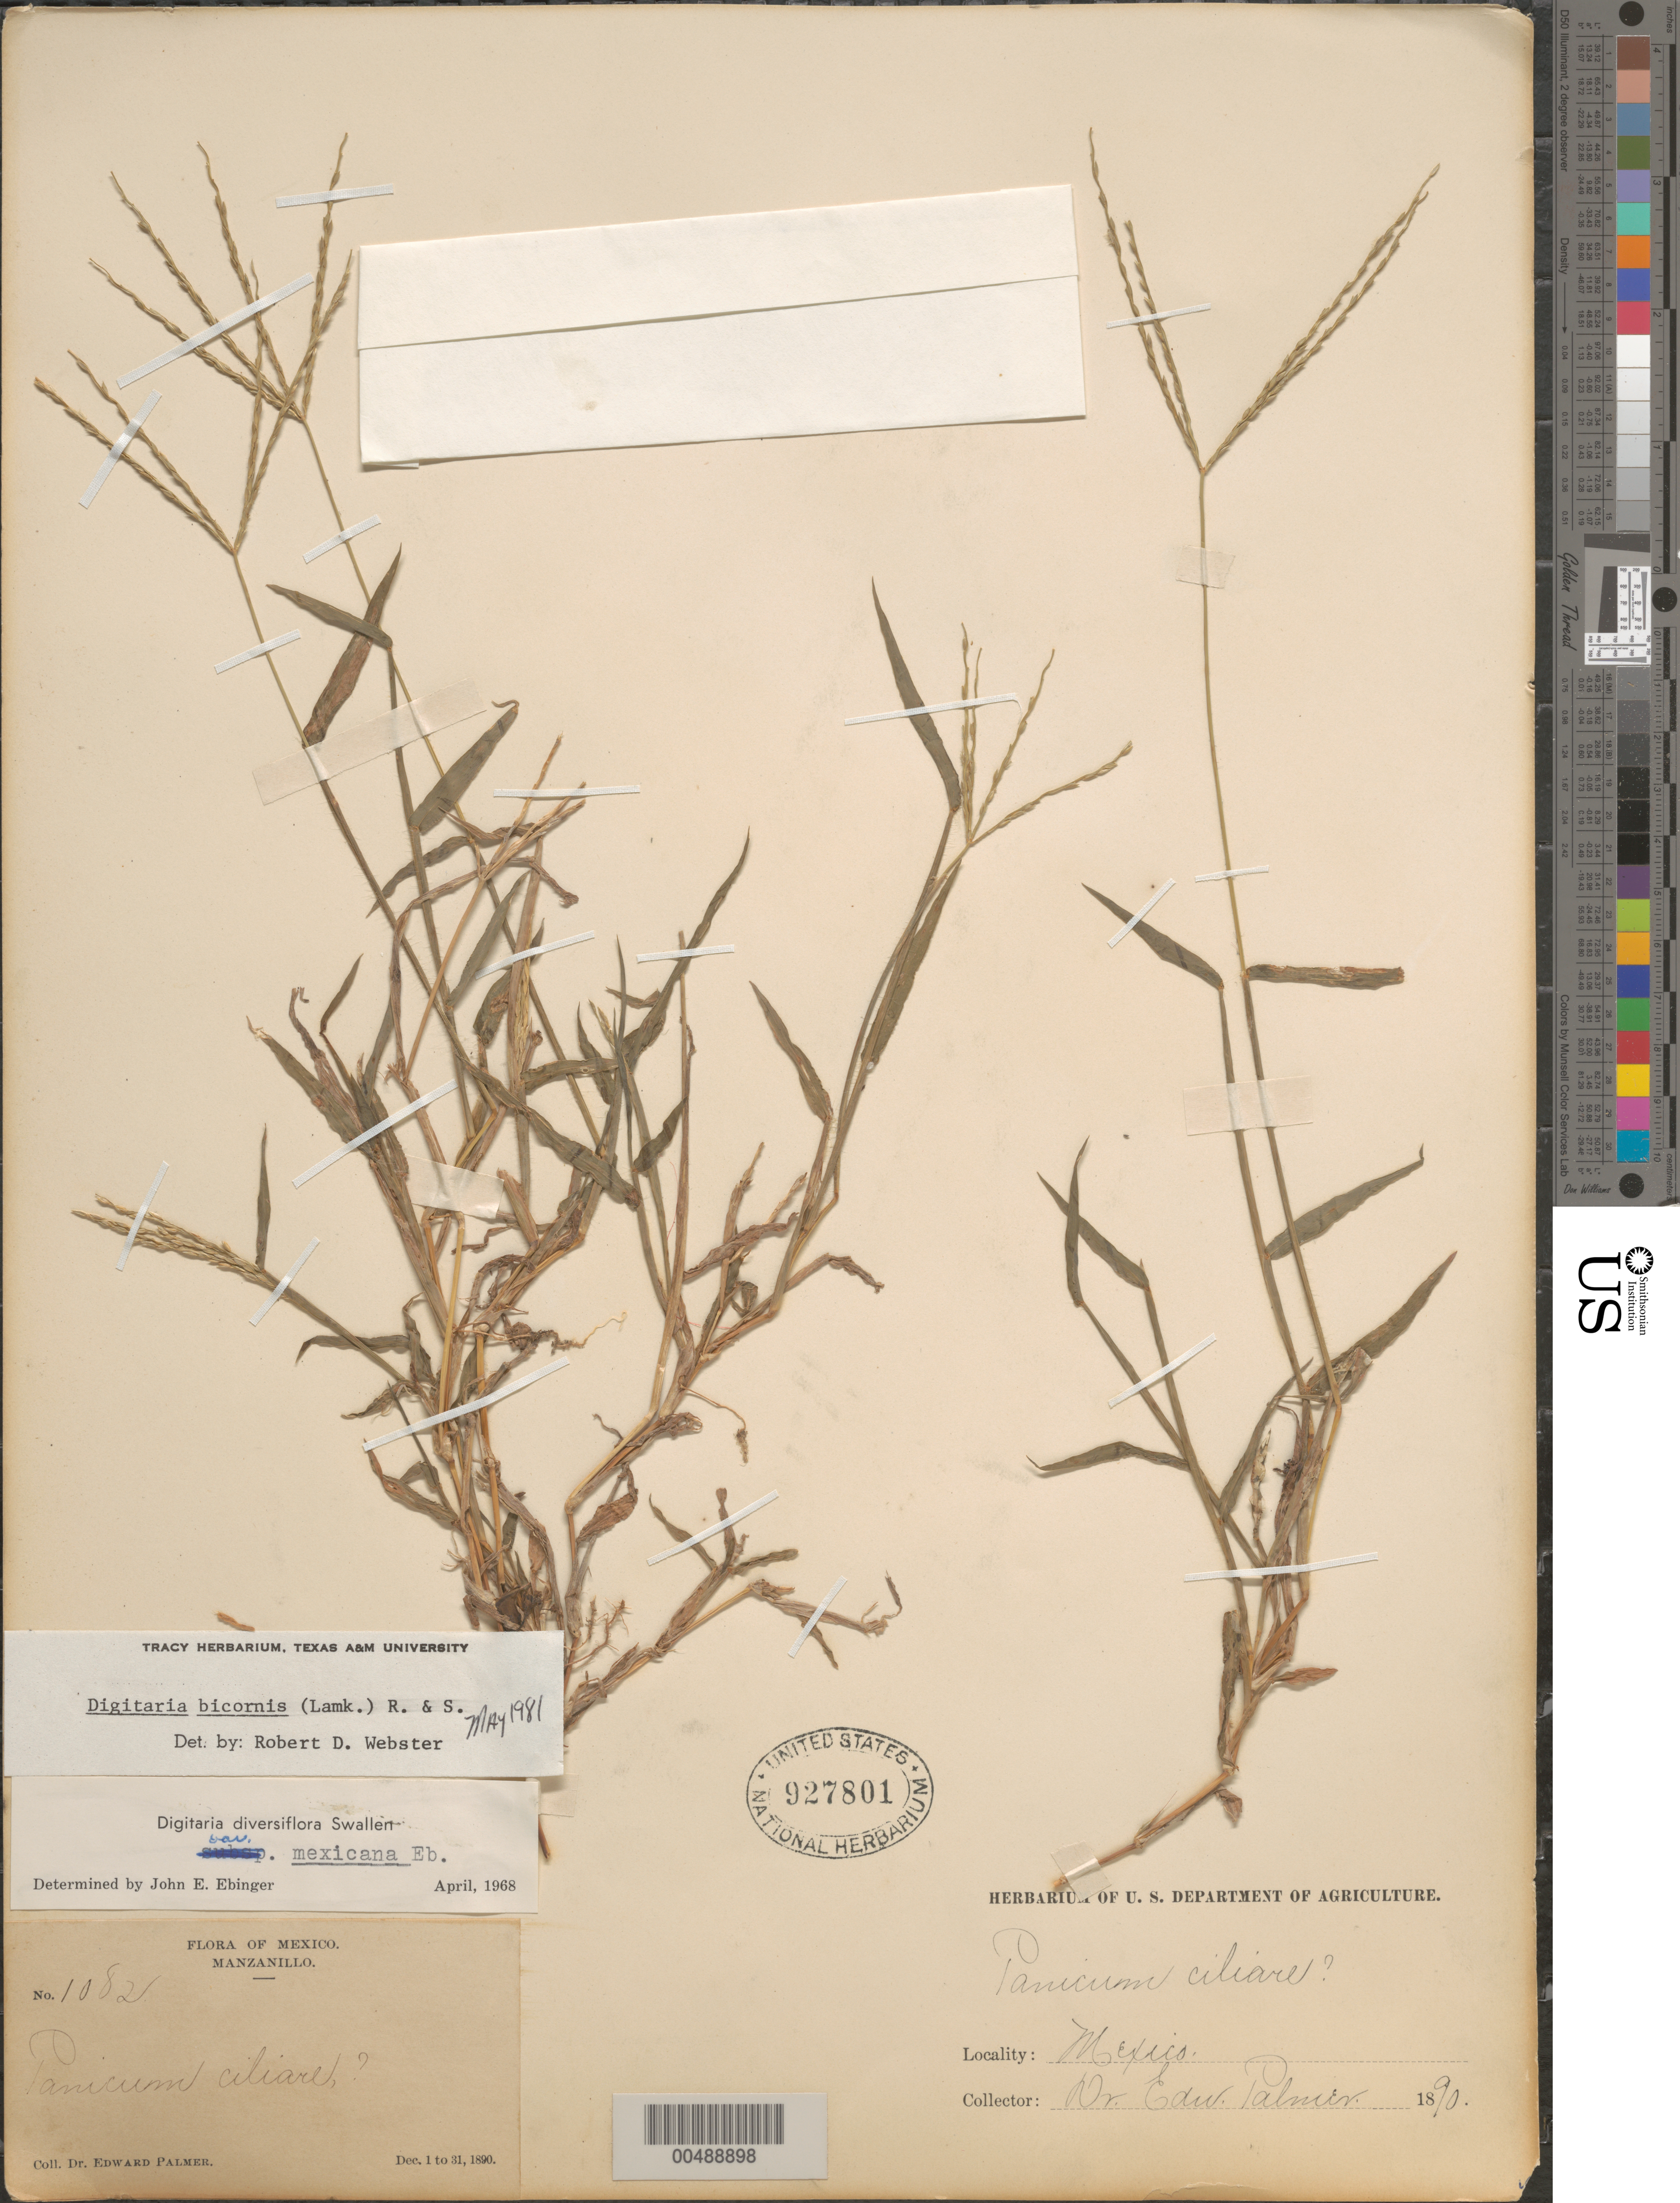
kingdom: Plantae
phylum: Tracheophyta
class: Liliopsida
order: Poales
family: Poaceae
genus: Digitaria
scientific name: Digitaria bicornis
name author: (Lam.) Roem. & Schult.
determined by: Webster, Robert D.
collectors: E. Palmer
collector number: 10821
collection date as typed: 1 Dec 1890 to 31 Dec 1890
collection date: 1890-12-01/1890-12-31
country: Mexico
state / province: Colima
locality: Manzanillo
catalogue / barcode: US 927801